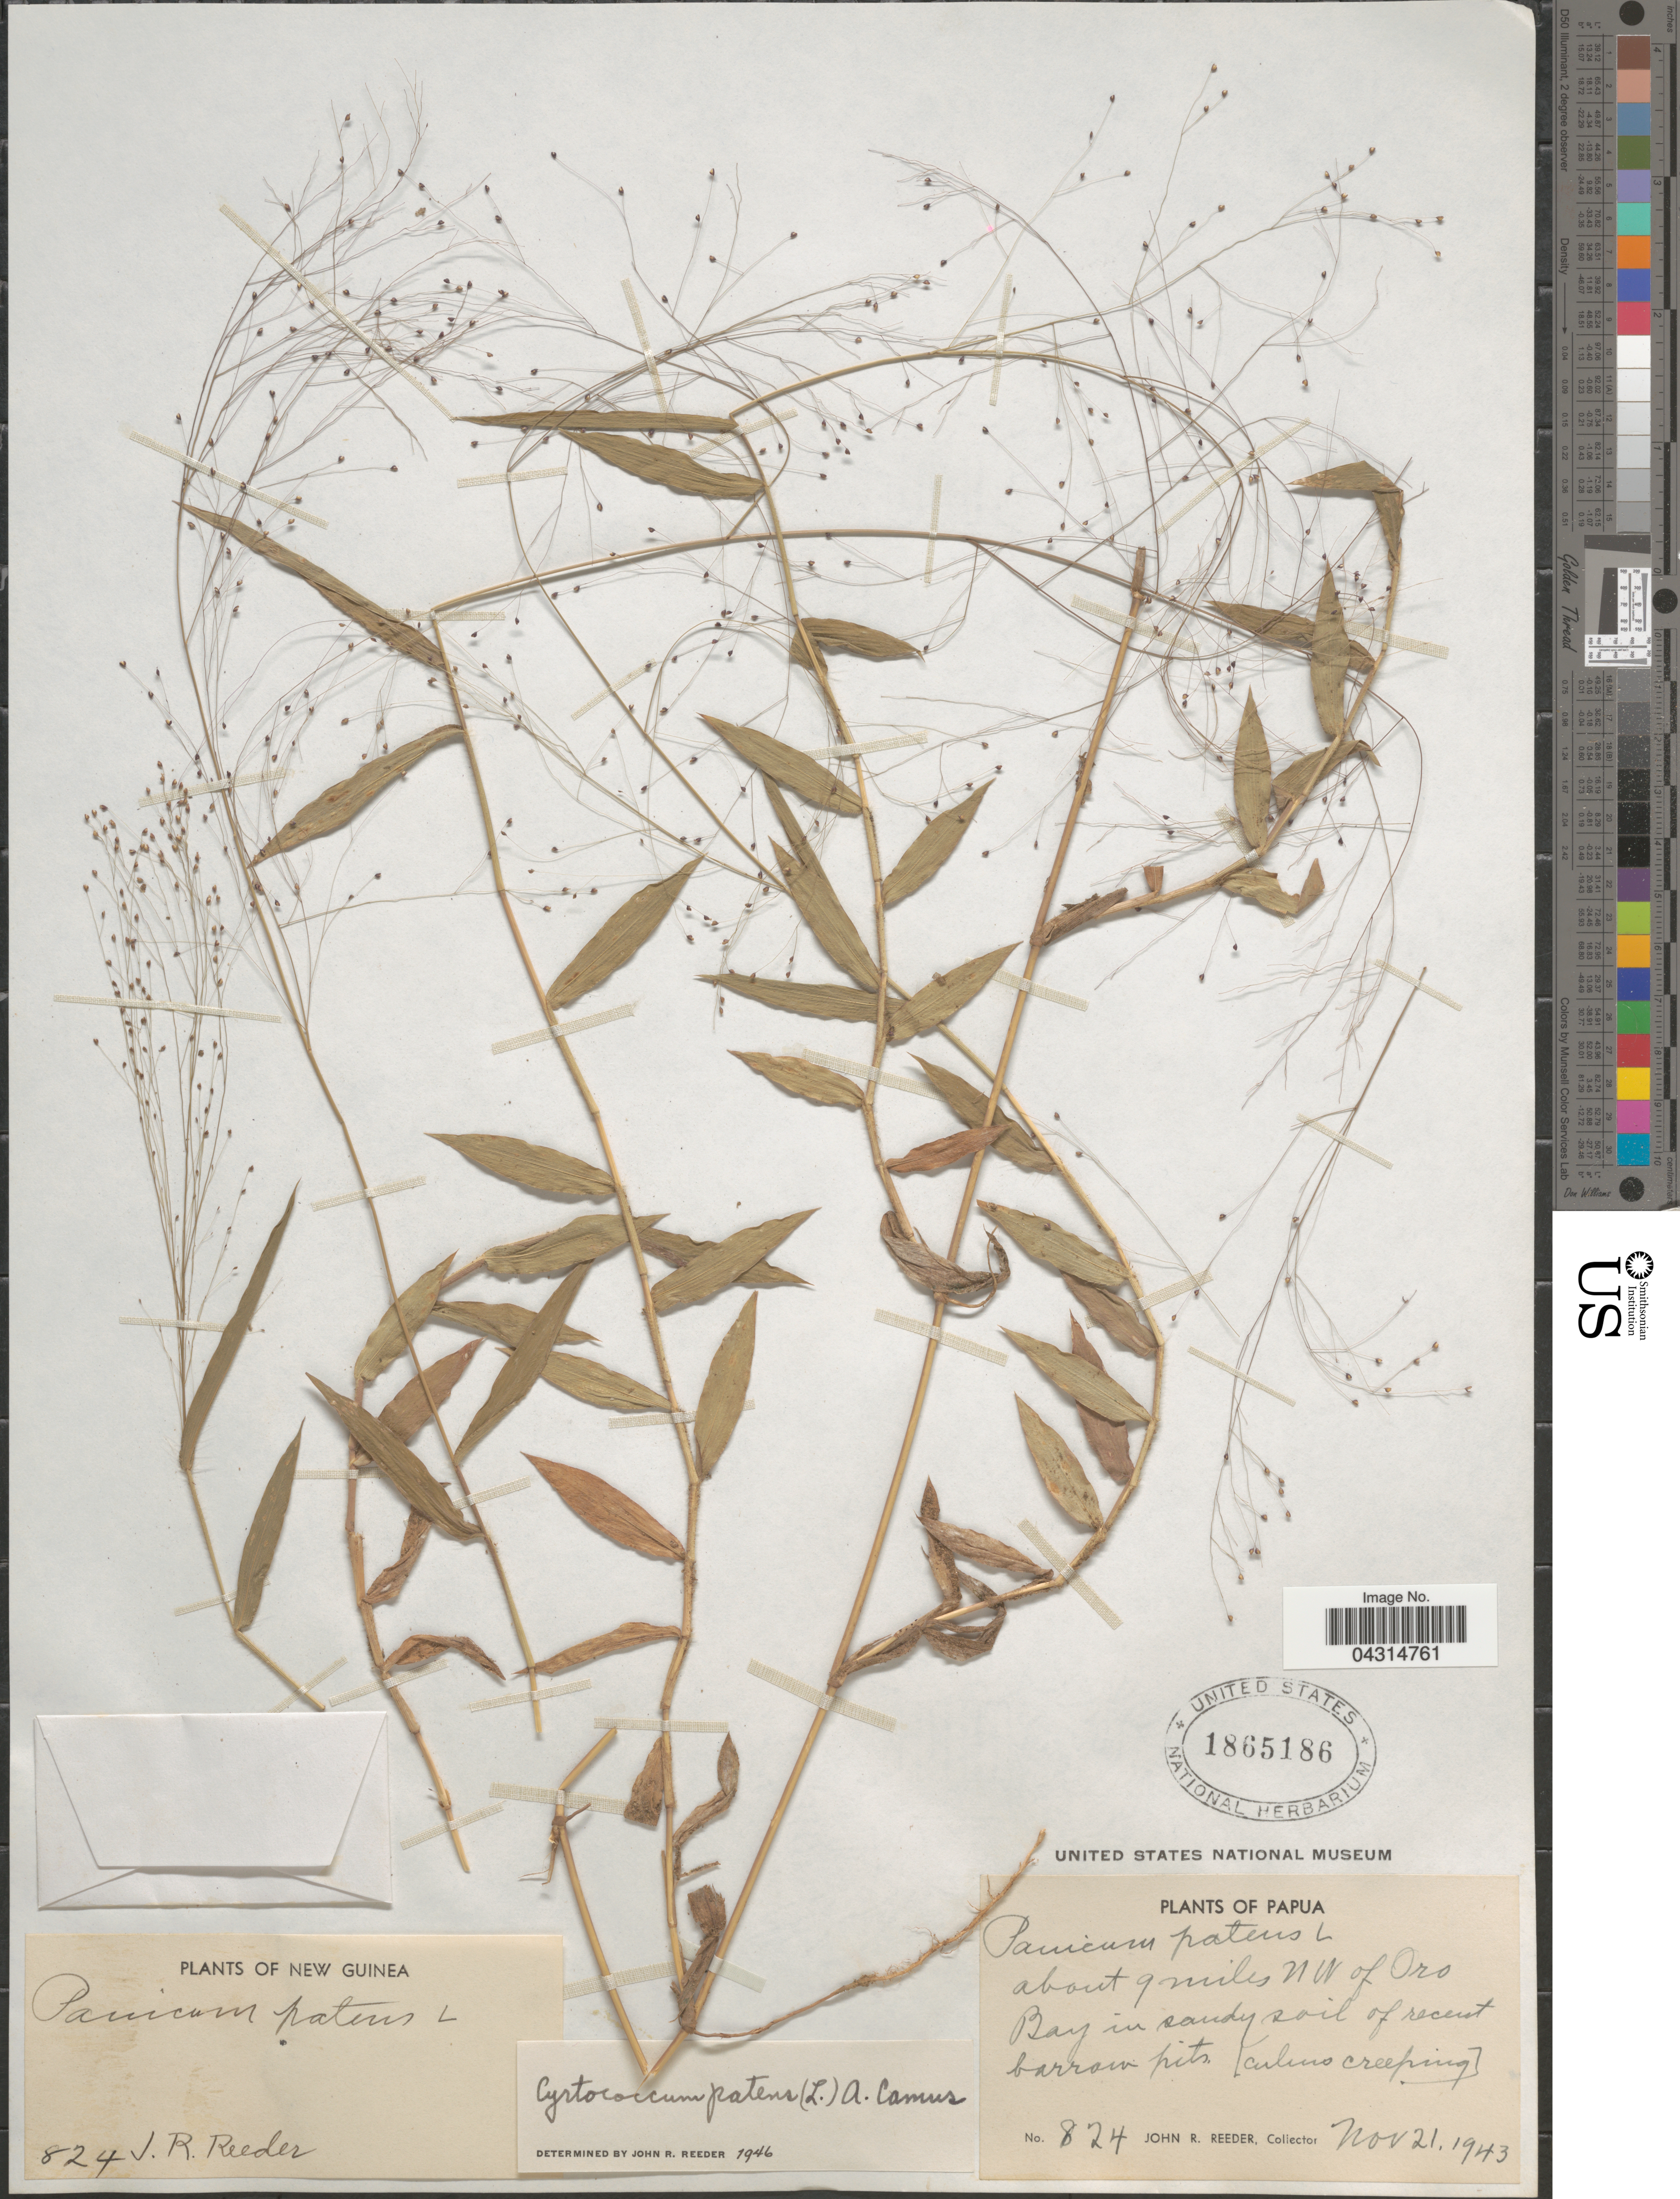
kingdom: Plantae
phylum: Tracheophyta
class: Liliopsida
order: Poales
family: Poaceae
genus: Cyrtococcum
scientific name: Cyrtococcum sp.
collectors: J. R. Reeder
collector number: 824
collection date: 1943-11-21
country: Papua New Guinea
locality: New Guinea. Papua. About 9 miles N W of Oro Bay in sandy soil of recent barrow pits.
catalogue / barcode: US 1865186